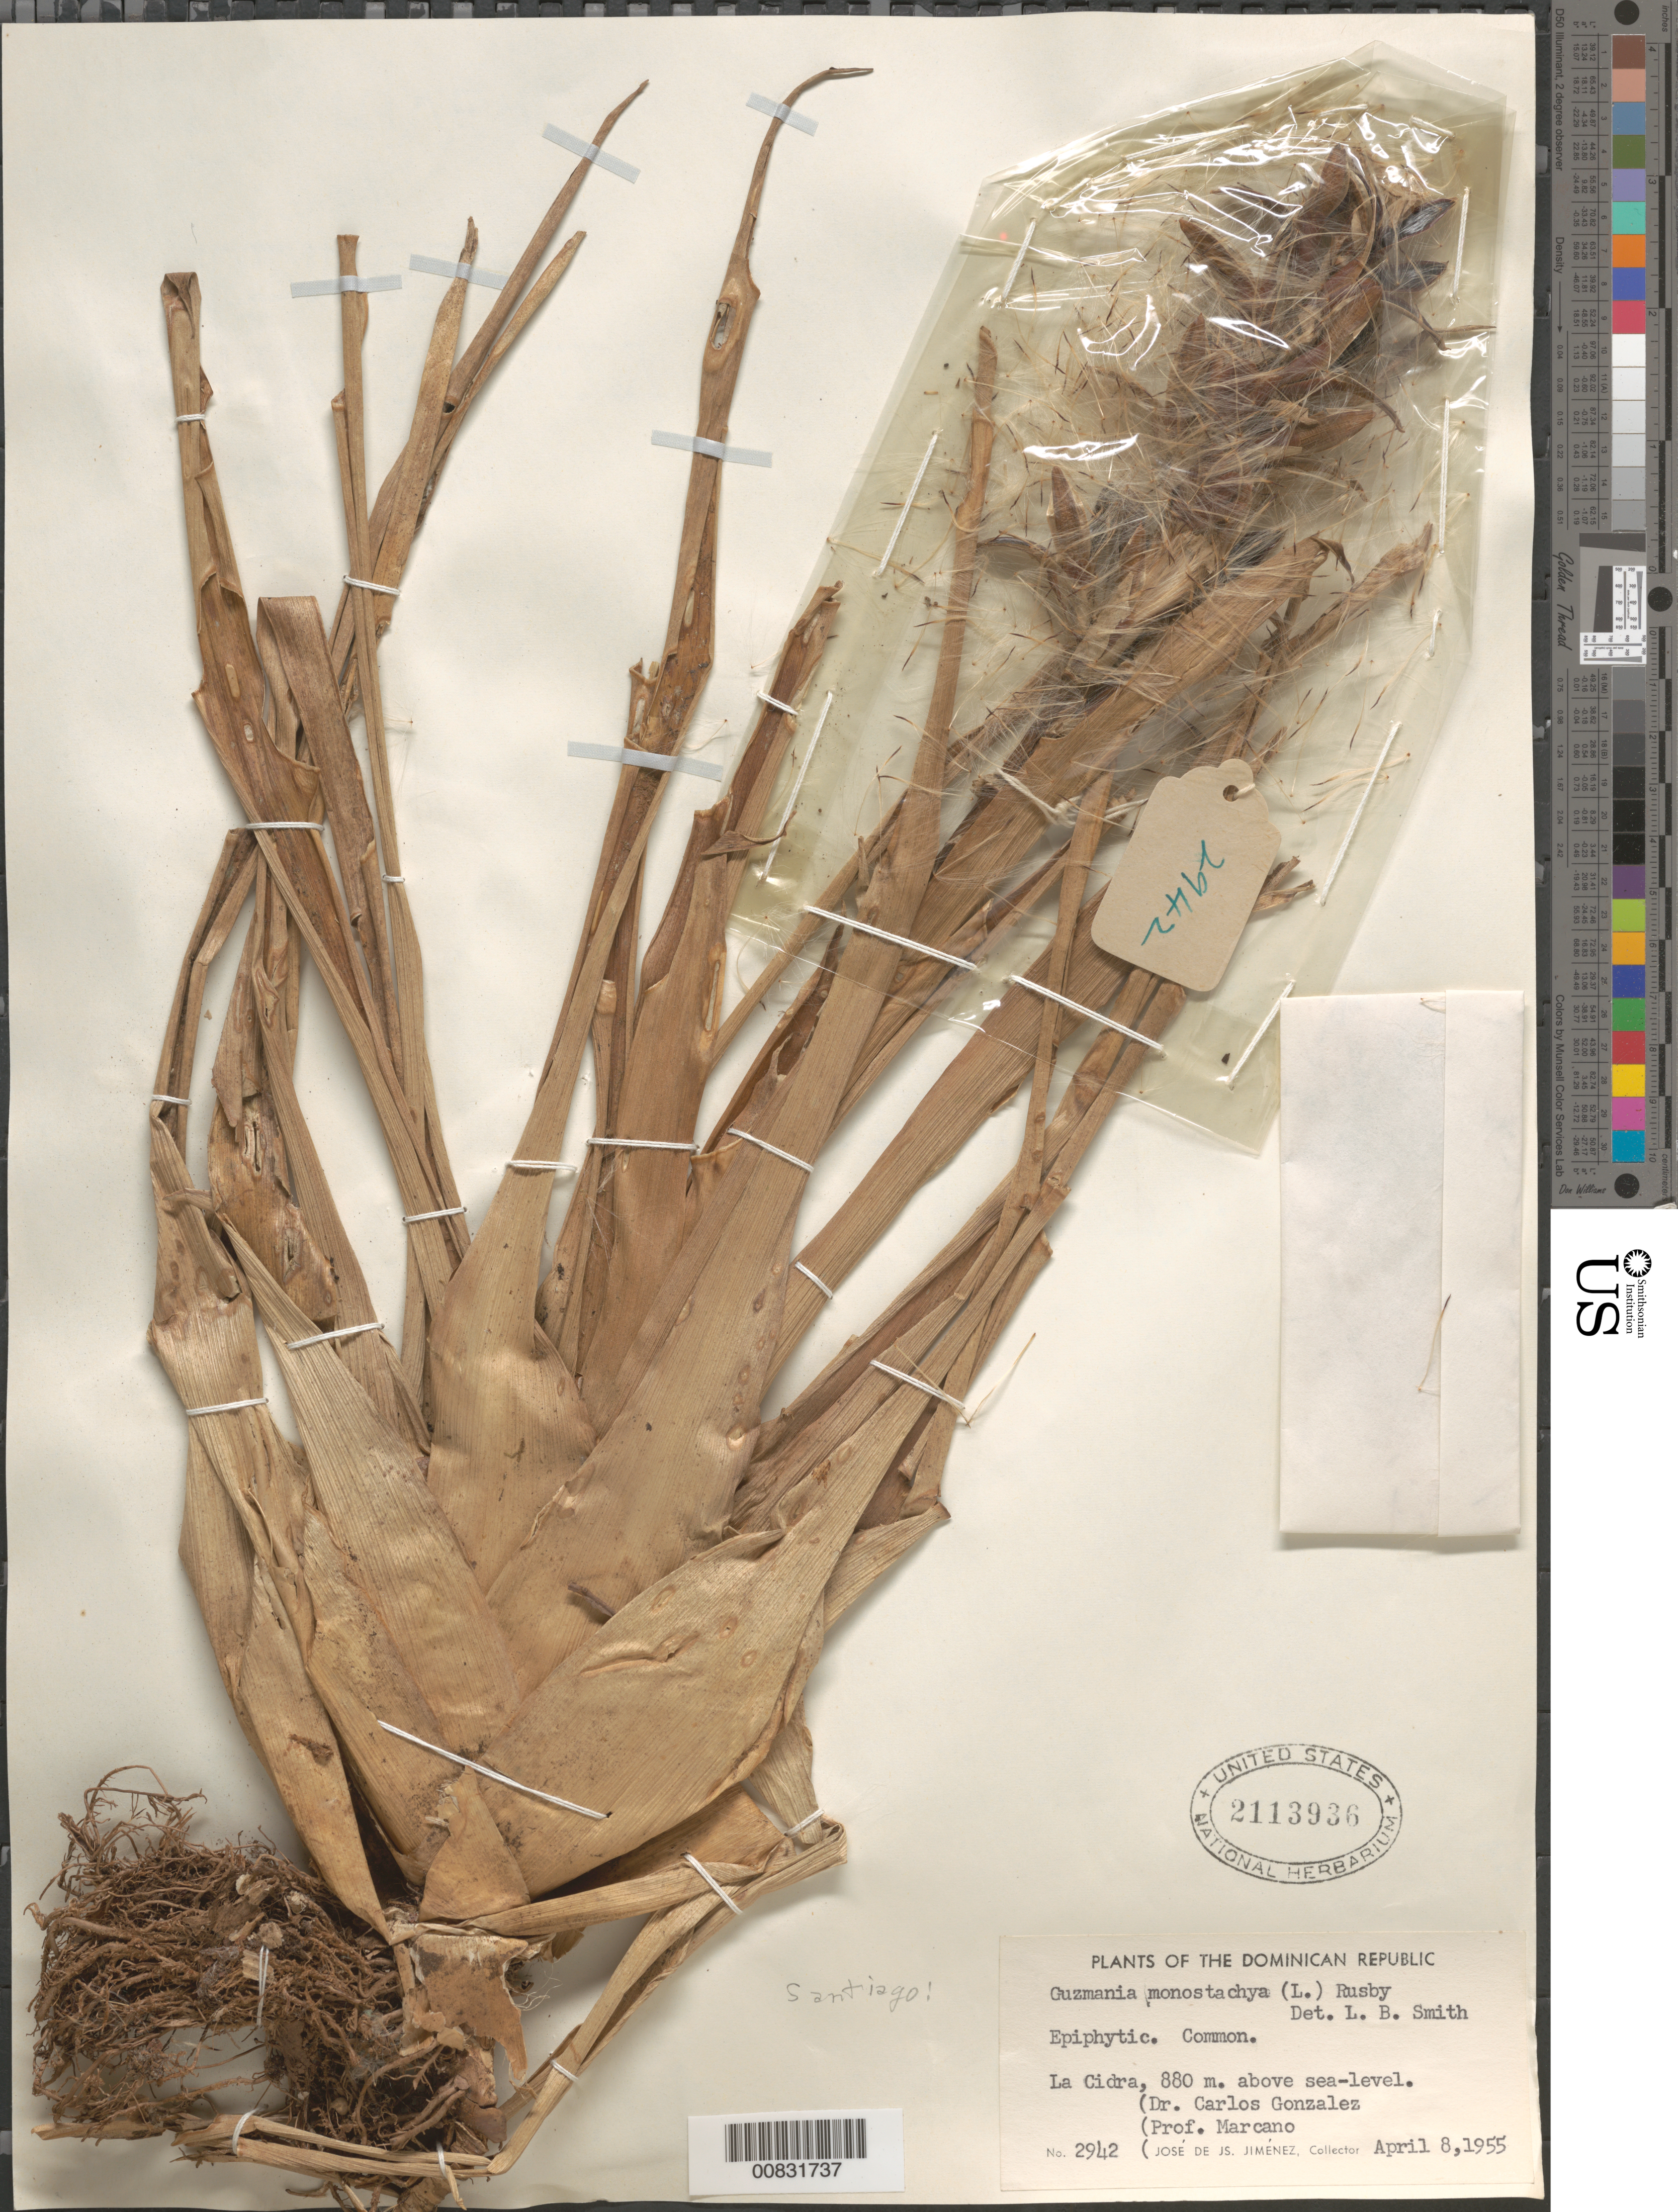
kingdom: Plantae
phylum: Tracheophyta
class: Liliopsida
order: Poales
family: Bromeliaceae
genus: Guzmania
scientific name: Guzmania monostachia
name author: (L.) Rusby ex Mez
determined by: Smith, Lyman B., (US), NMNH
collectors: J. J. Jiménez, C. Gonzalez & E. J. Marcano F.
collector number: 2942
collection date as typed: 08 Apr 1955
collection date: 1955-04-08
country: Dominican Republic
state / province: Santiago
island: Hispaniola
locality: La Cidra.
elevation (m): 880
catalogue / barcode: US 2113936